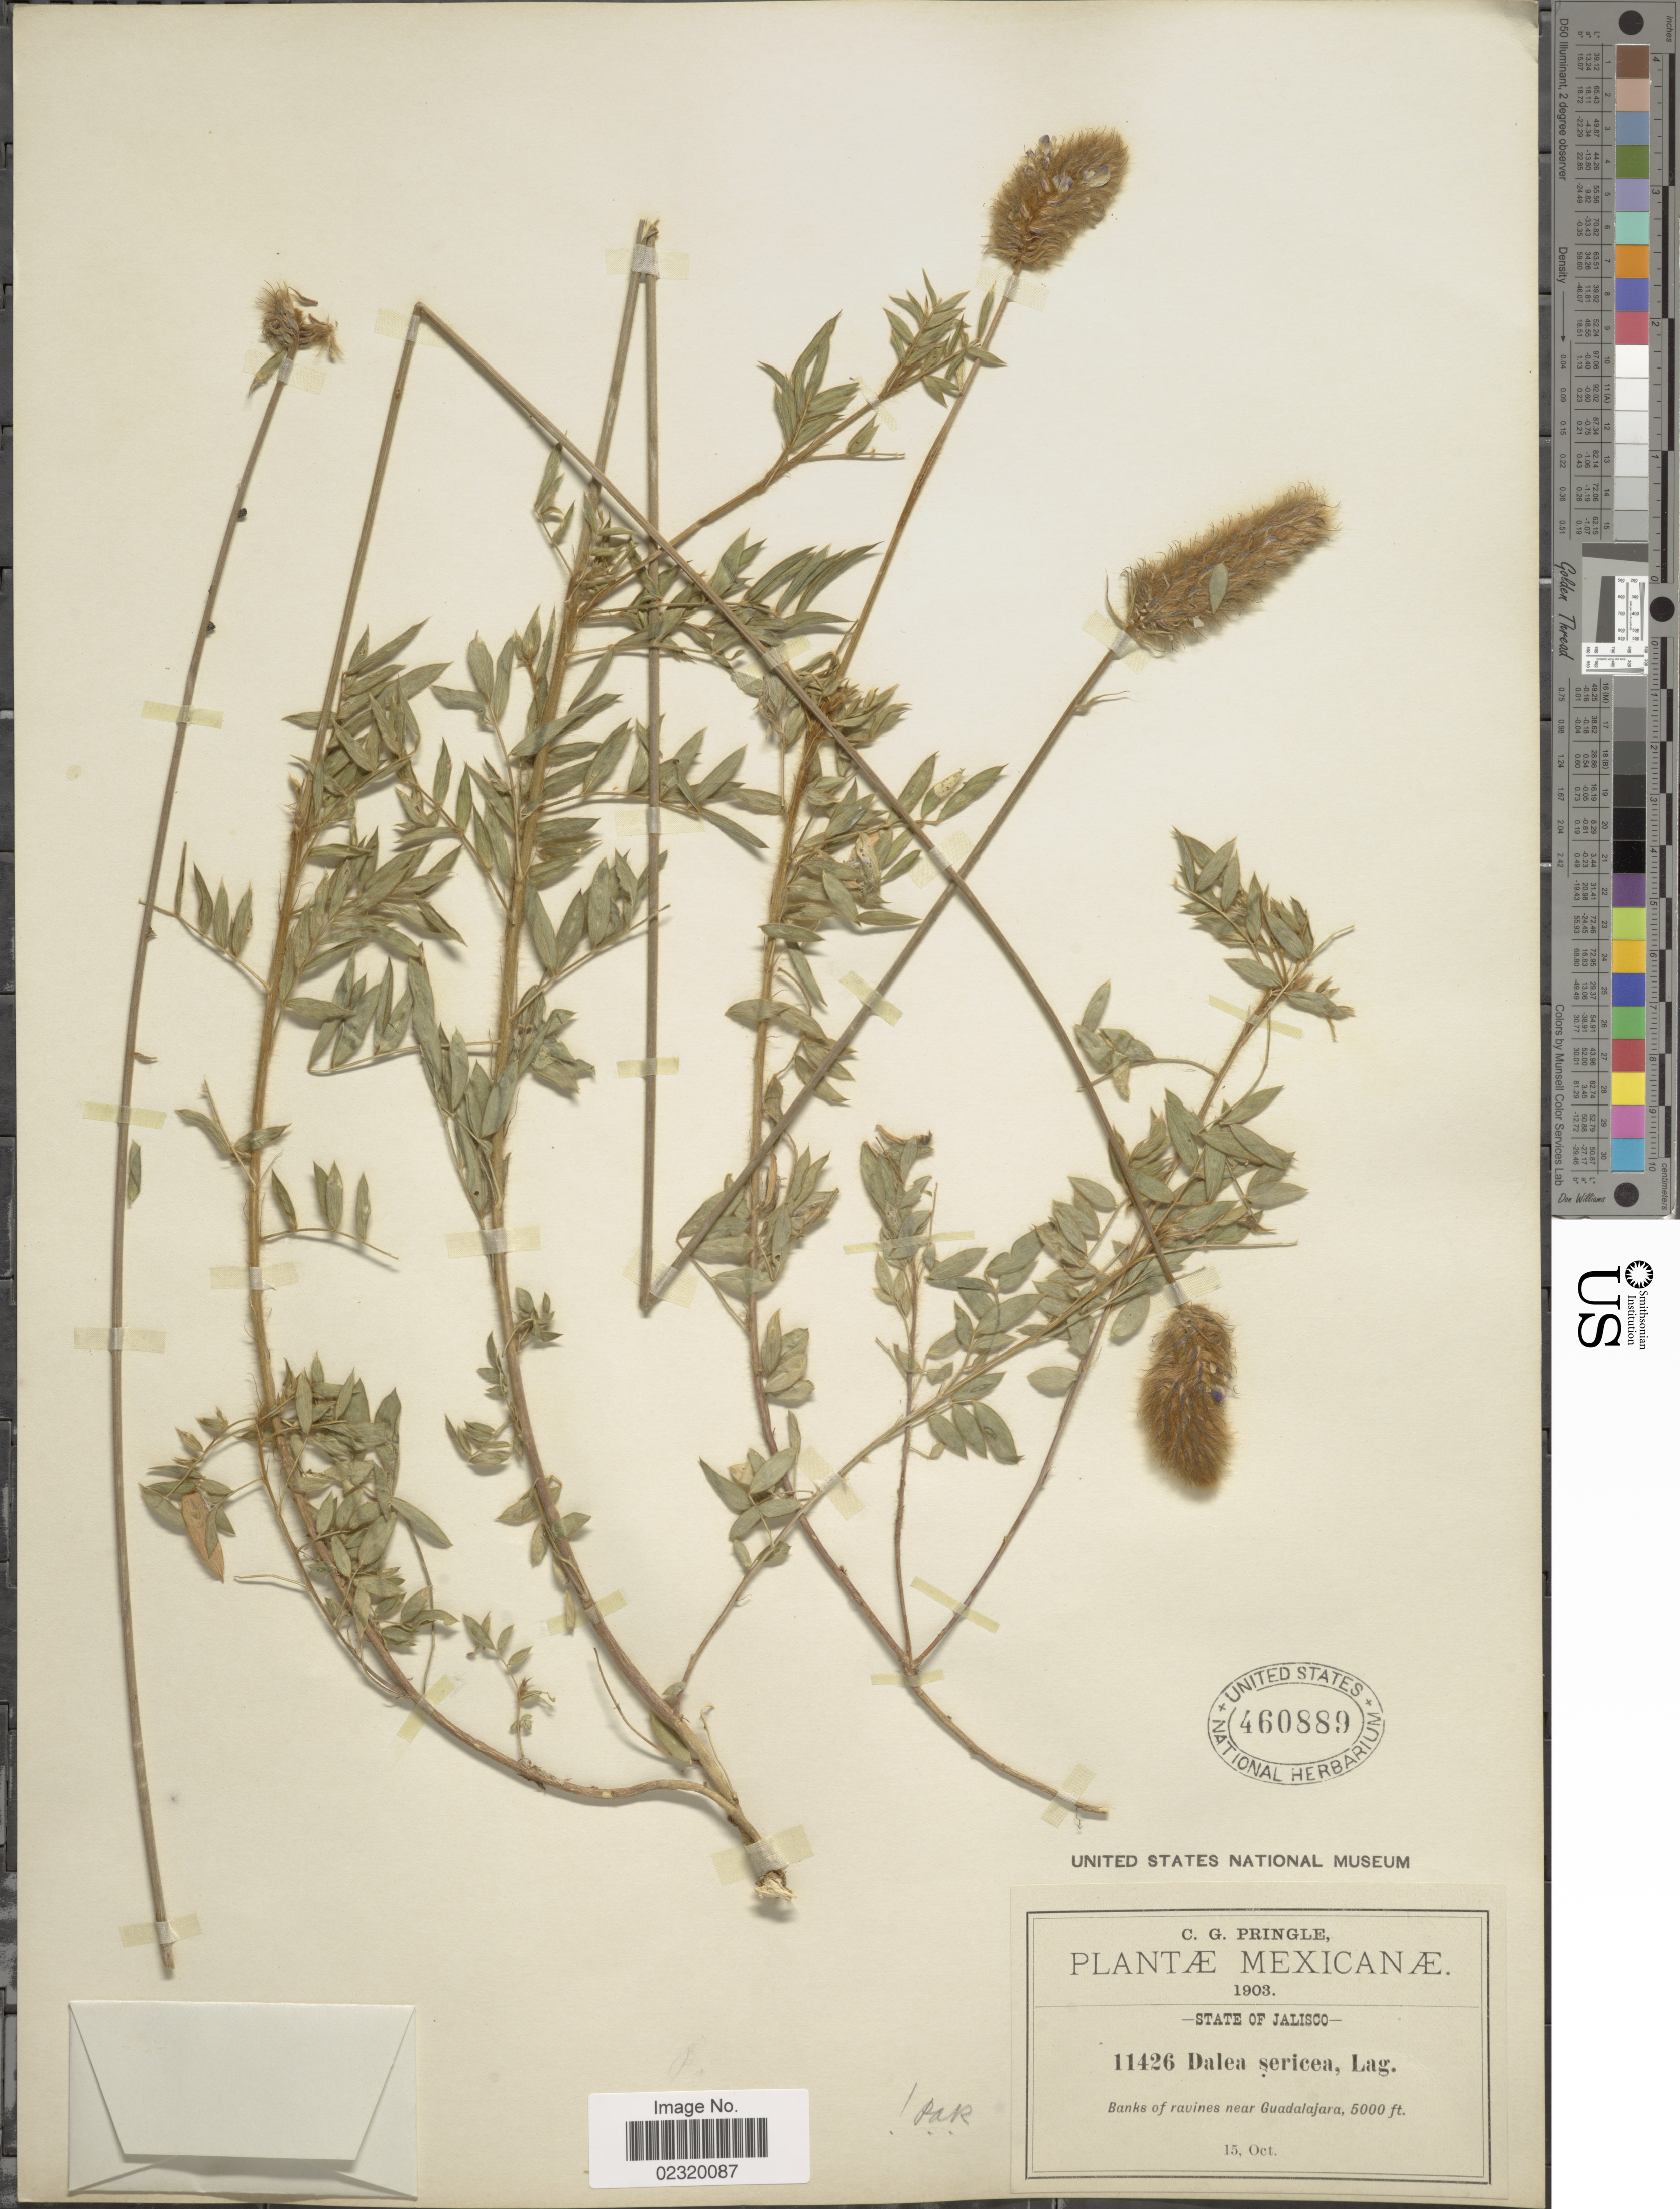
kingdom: Plantae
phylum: Tracheophyta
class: Magnoliopsida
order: Fabales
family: Fabaceae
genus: Dalea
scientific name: Dalea sericea var. sericea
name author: Lag.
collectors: C. G. Pringle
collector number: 11426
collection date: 1903-10-15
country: Mexico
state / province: Jalisco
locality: Near Guadalajara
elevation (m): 1524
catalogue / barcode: US 460889